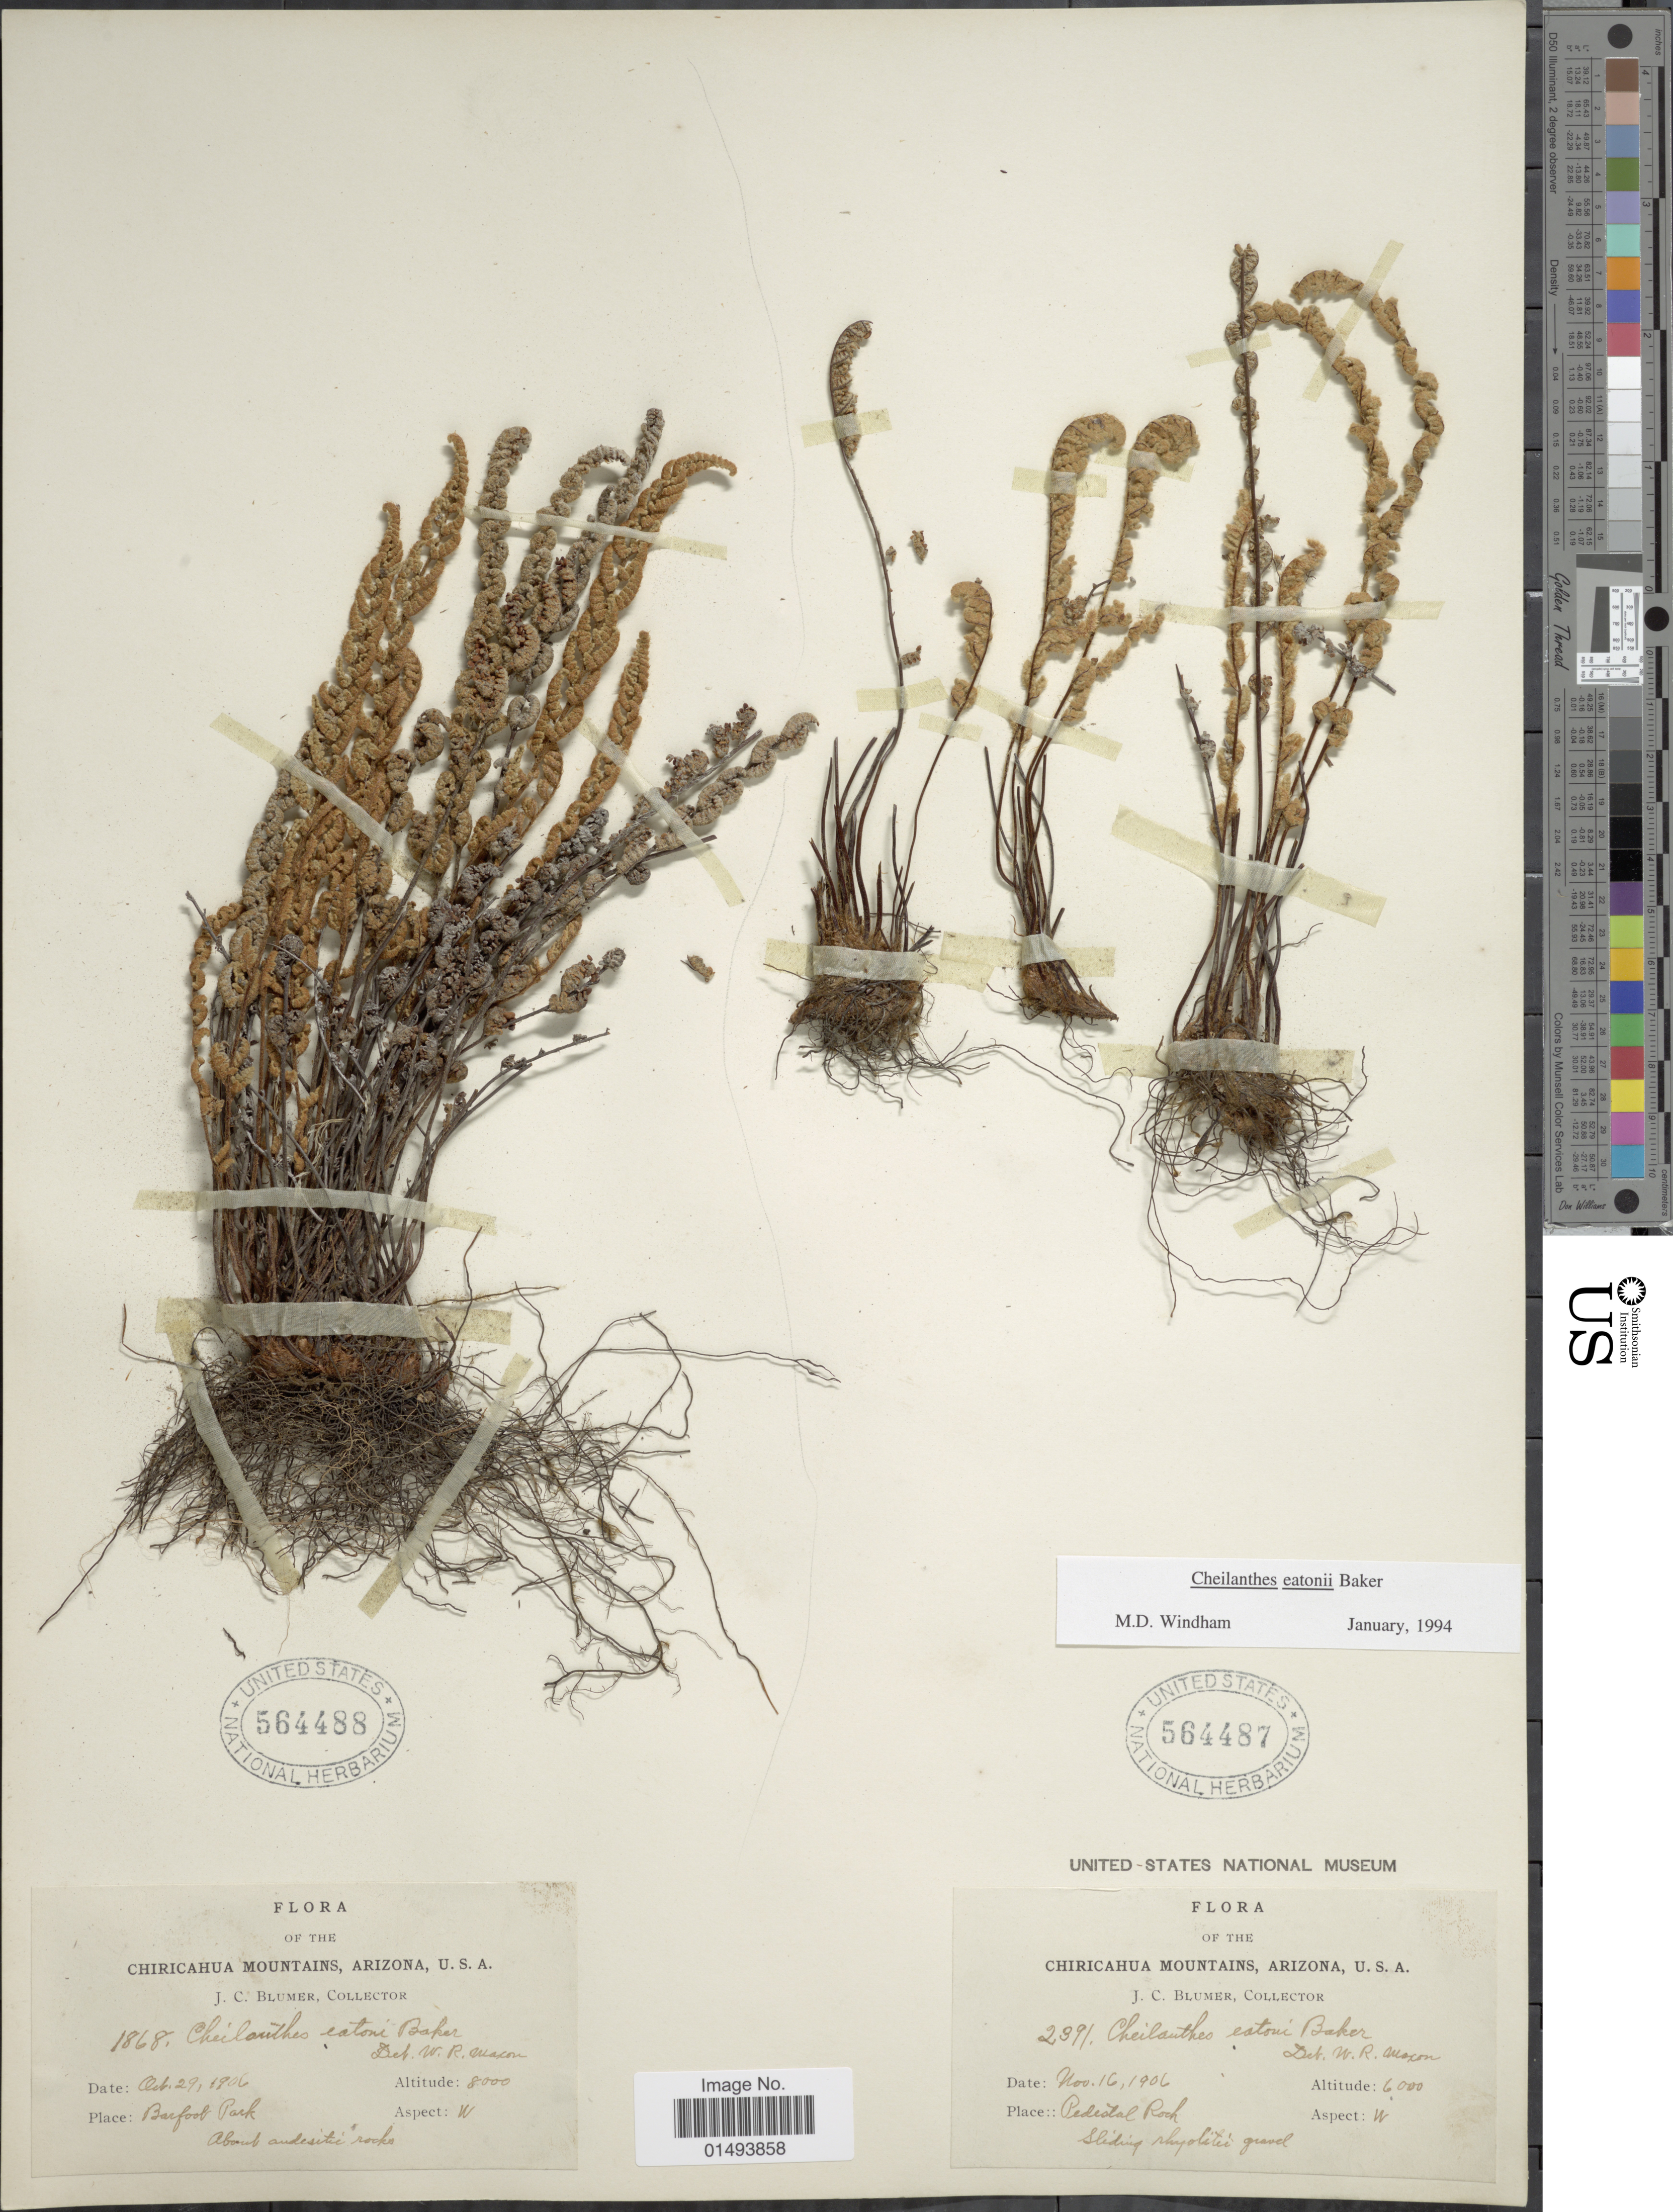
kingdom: Plantae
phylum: Tracheophyta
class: Polypodiopsida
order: Polypodiales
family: Pteridaceae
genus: Myriopteris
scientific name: Myriopteris rufa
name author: Fée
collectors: J. C. Blumer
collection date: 1906-10-29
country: United States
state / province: Arizona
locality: Flora of the Chiricahua Mountains, Arizona, U.S.A. , Barfoot park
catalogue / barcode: US 564488